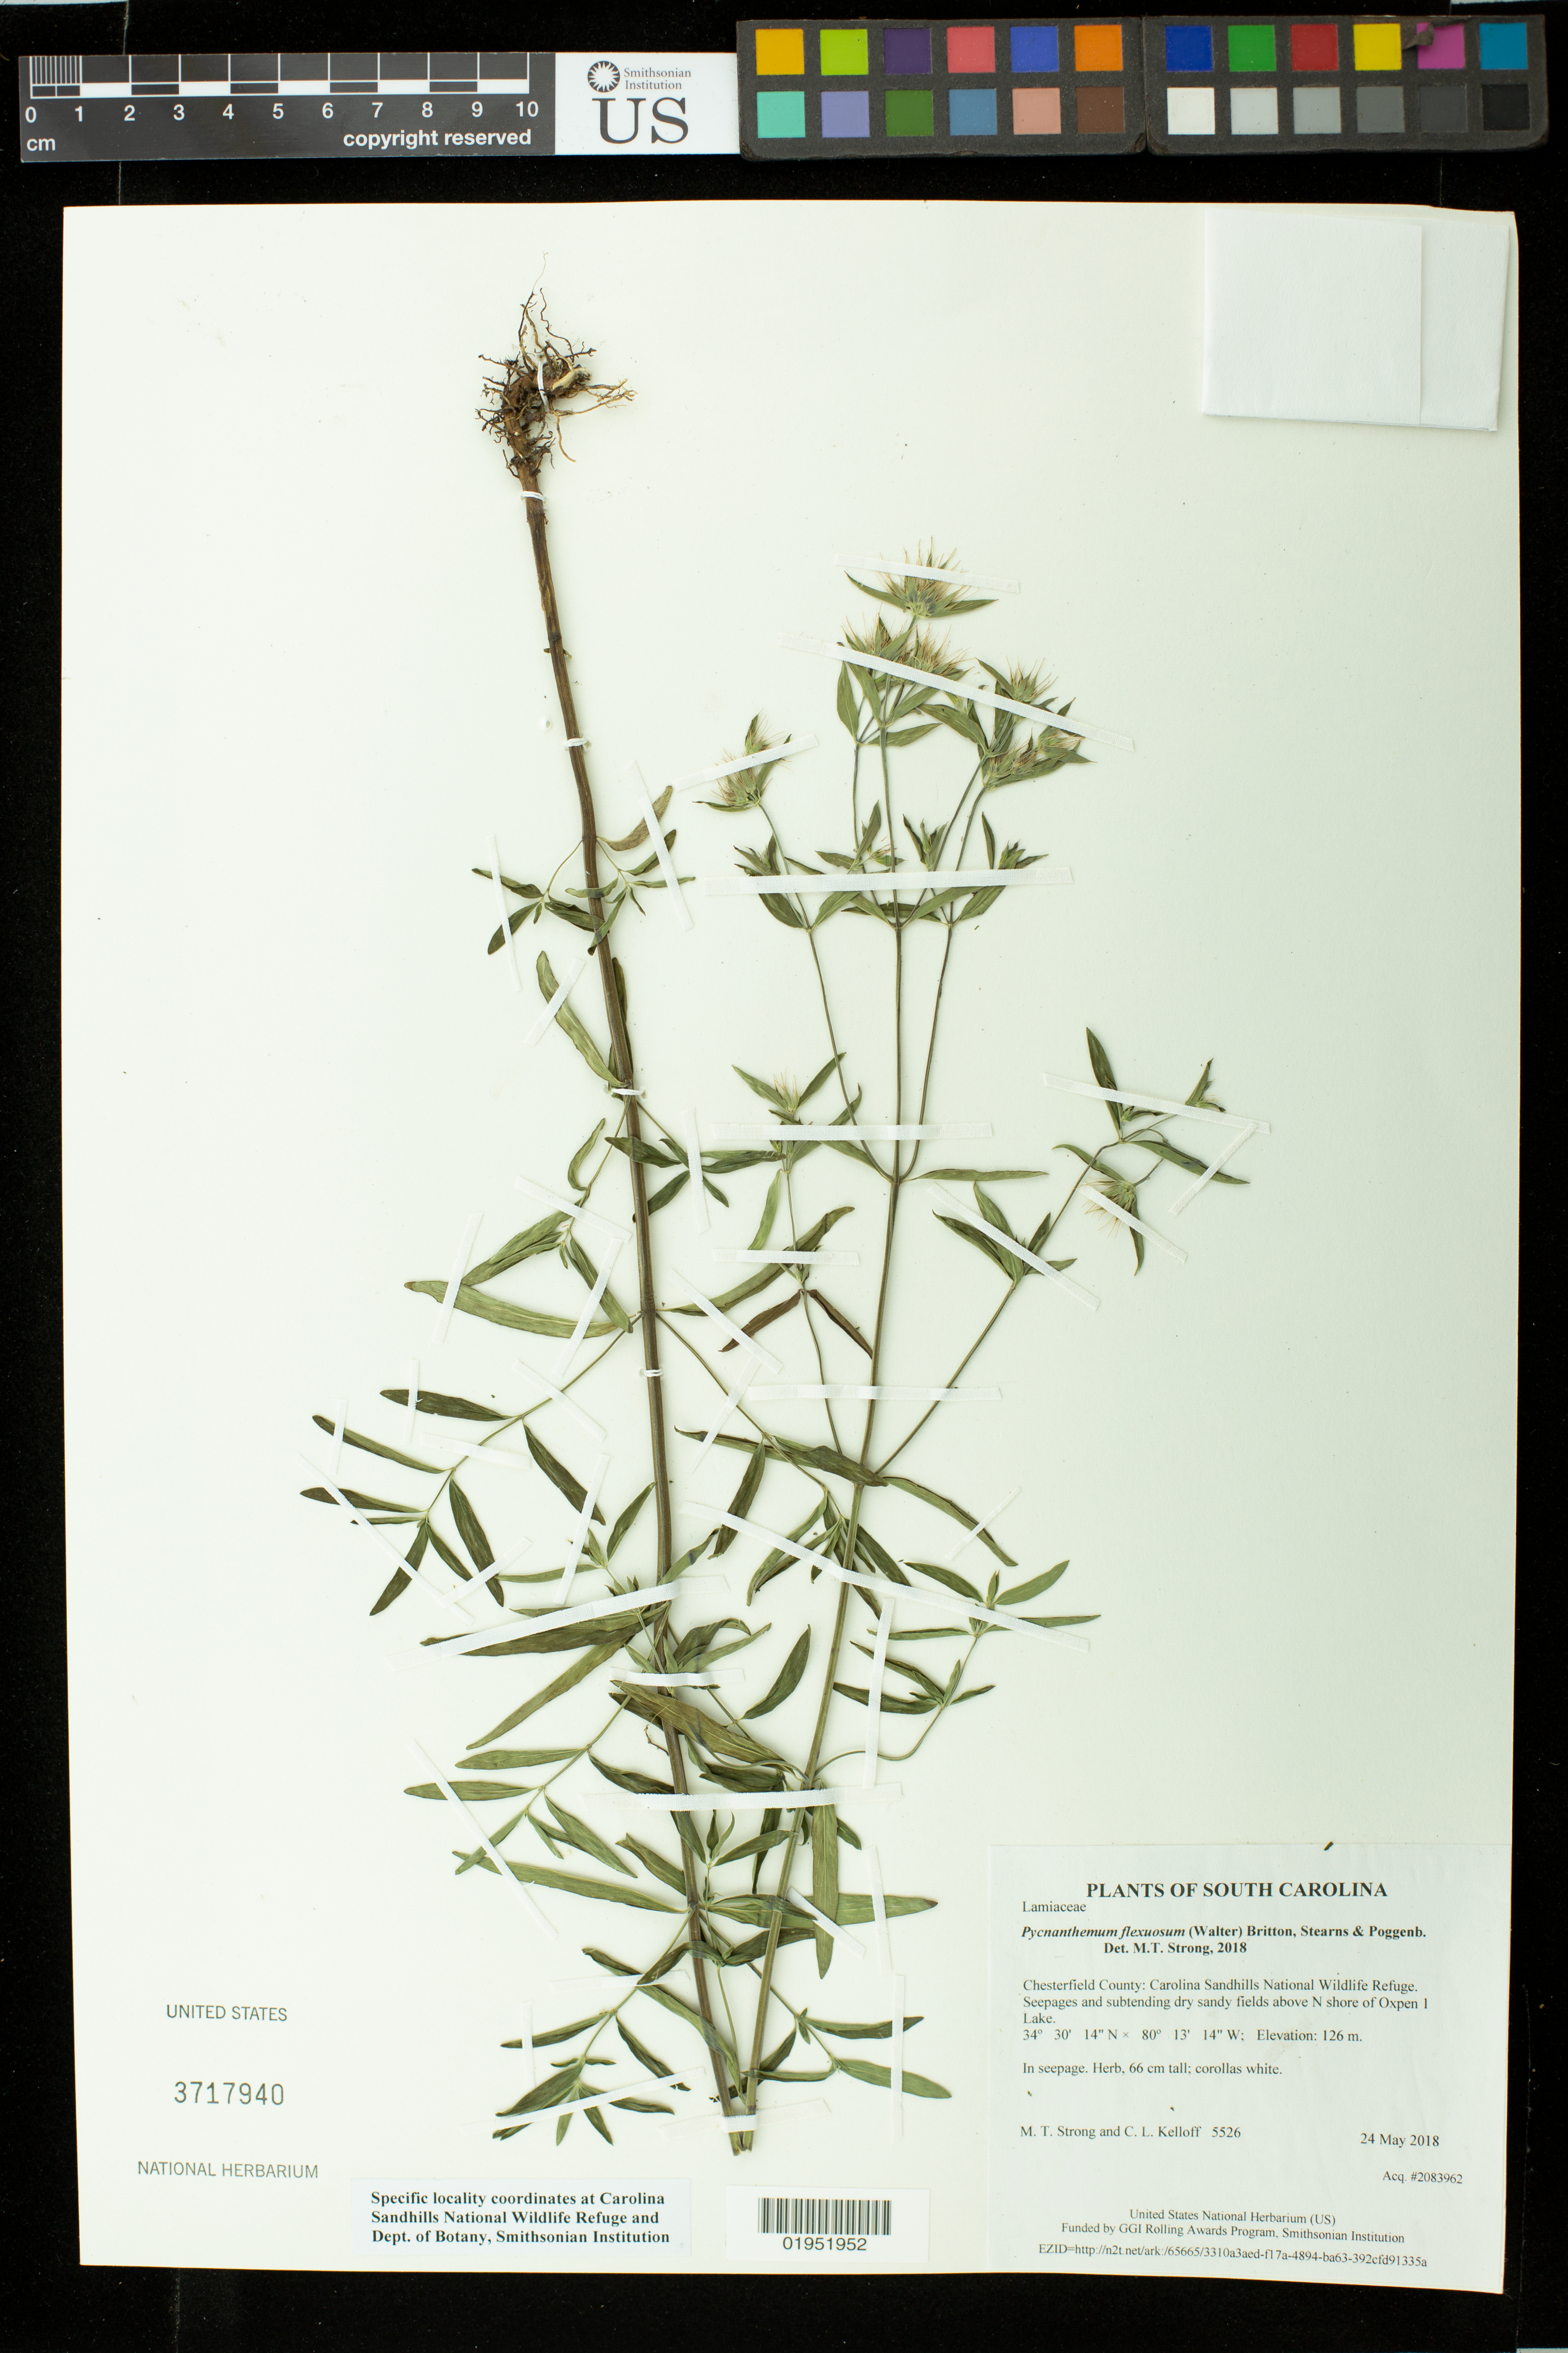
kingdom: Plantae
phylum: Tracheophyta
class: Magnoliopsida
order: Lamiales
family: Lamiaceae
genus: Pycnanthemum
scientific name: Pycnanthemum flexuosum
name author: (Walter) Britton, Stearns & Poggenb.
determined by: Strong, Mark T., (BOT), Smithsonian Institution - National Museum of Natural History (UNITED STATES)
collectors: M. T. Strong & C. L. Kelloff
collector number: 5526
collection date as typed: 24 May 2018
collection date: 2018-05-24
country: United States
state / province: South Carolina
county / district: Chesterfield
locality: Carolina Sandhills National Wildlife Refuge. Seepages and subtending dry sandy fields above N shore of Oxpen 1 Lake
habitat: In seepage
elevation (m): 126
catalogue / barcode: US 3717940